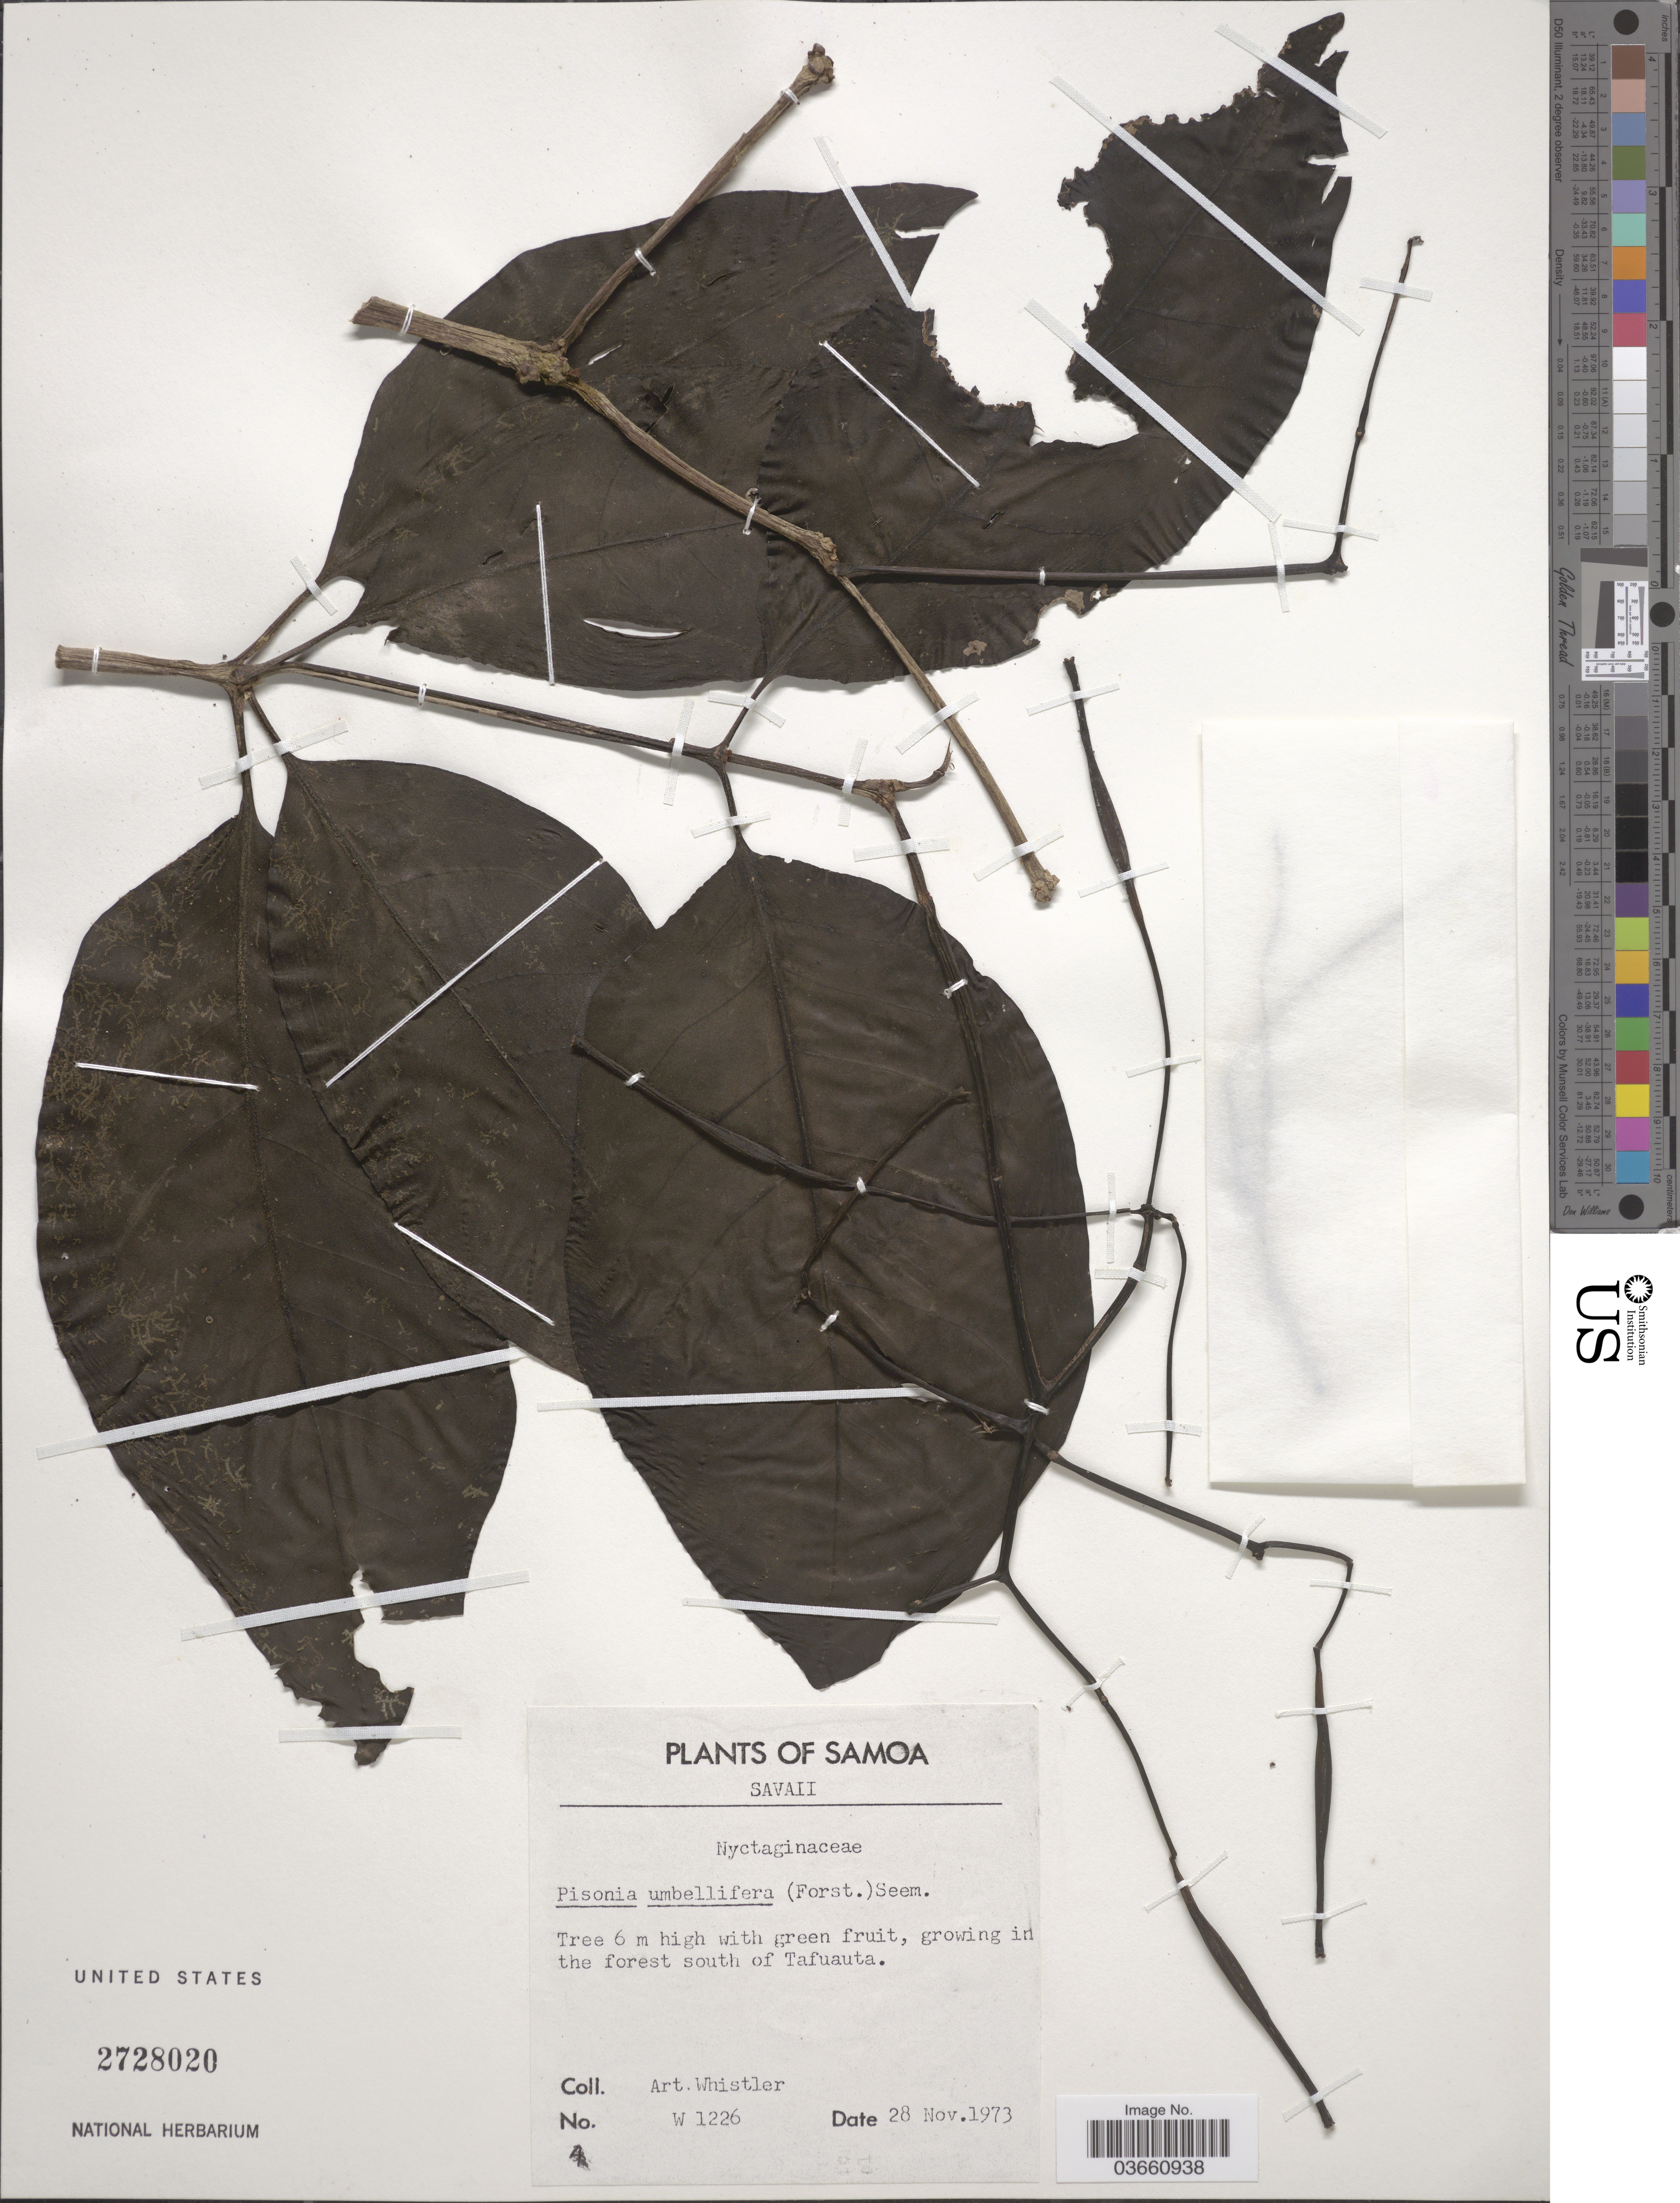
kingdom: Plantae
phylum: Tracheophyta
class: Magnoliopsida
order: Caryophyllales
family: Nyctaginaceae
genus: Ceodes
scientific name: Ceodes umbellifera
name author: J.R. Forst. & G. Forst.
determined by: Wagner, W. L., (BOT), Smithsonian Institution - National Museum of Natural History (UNITED STATES)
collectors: A. Whistler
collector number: W 1226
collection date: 1973-11-28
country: Samoa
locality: Samoa. Savaii. Forest south of Tafuauta.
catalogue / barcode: US 2728020